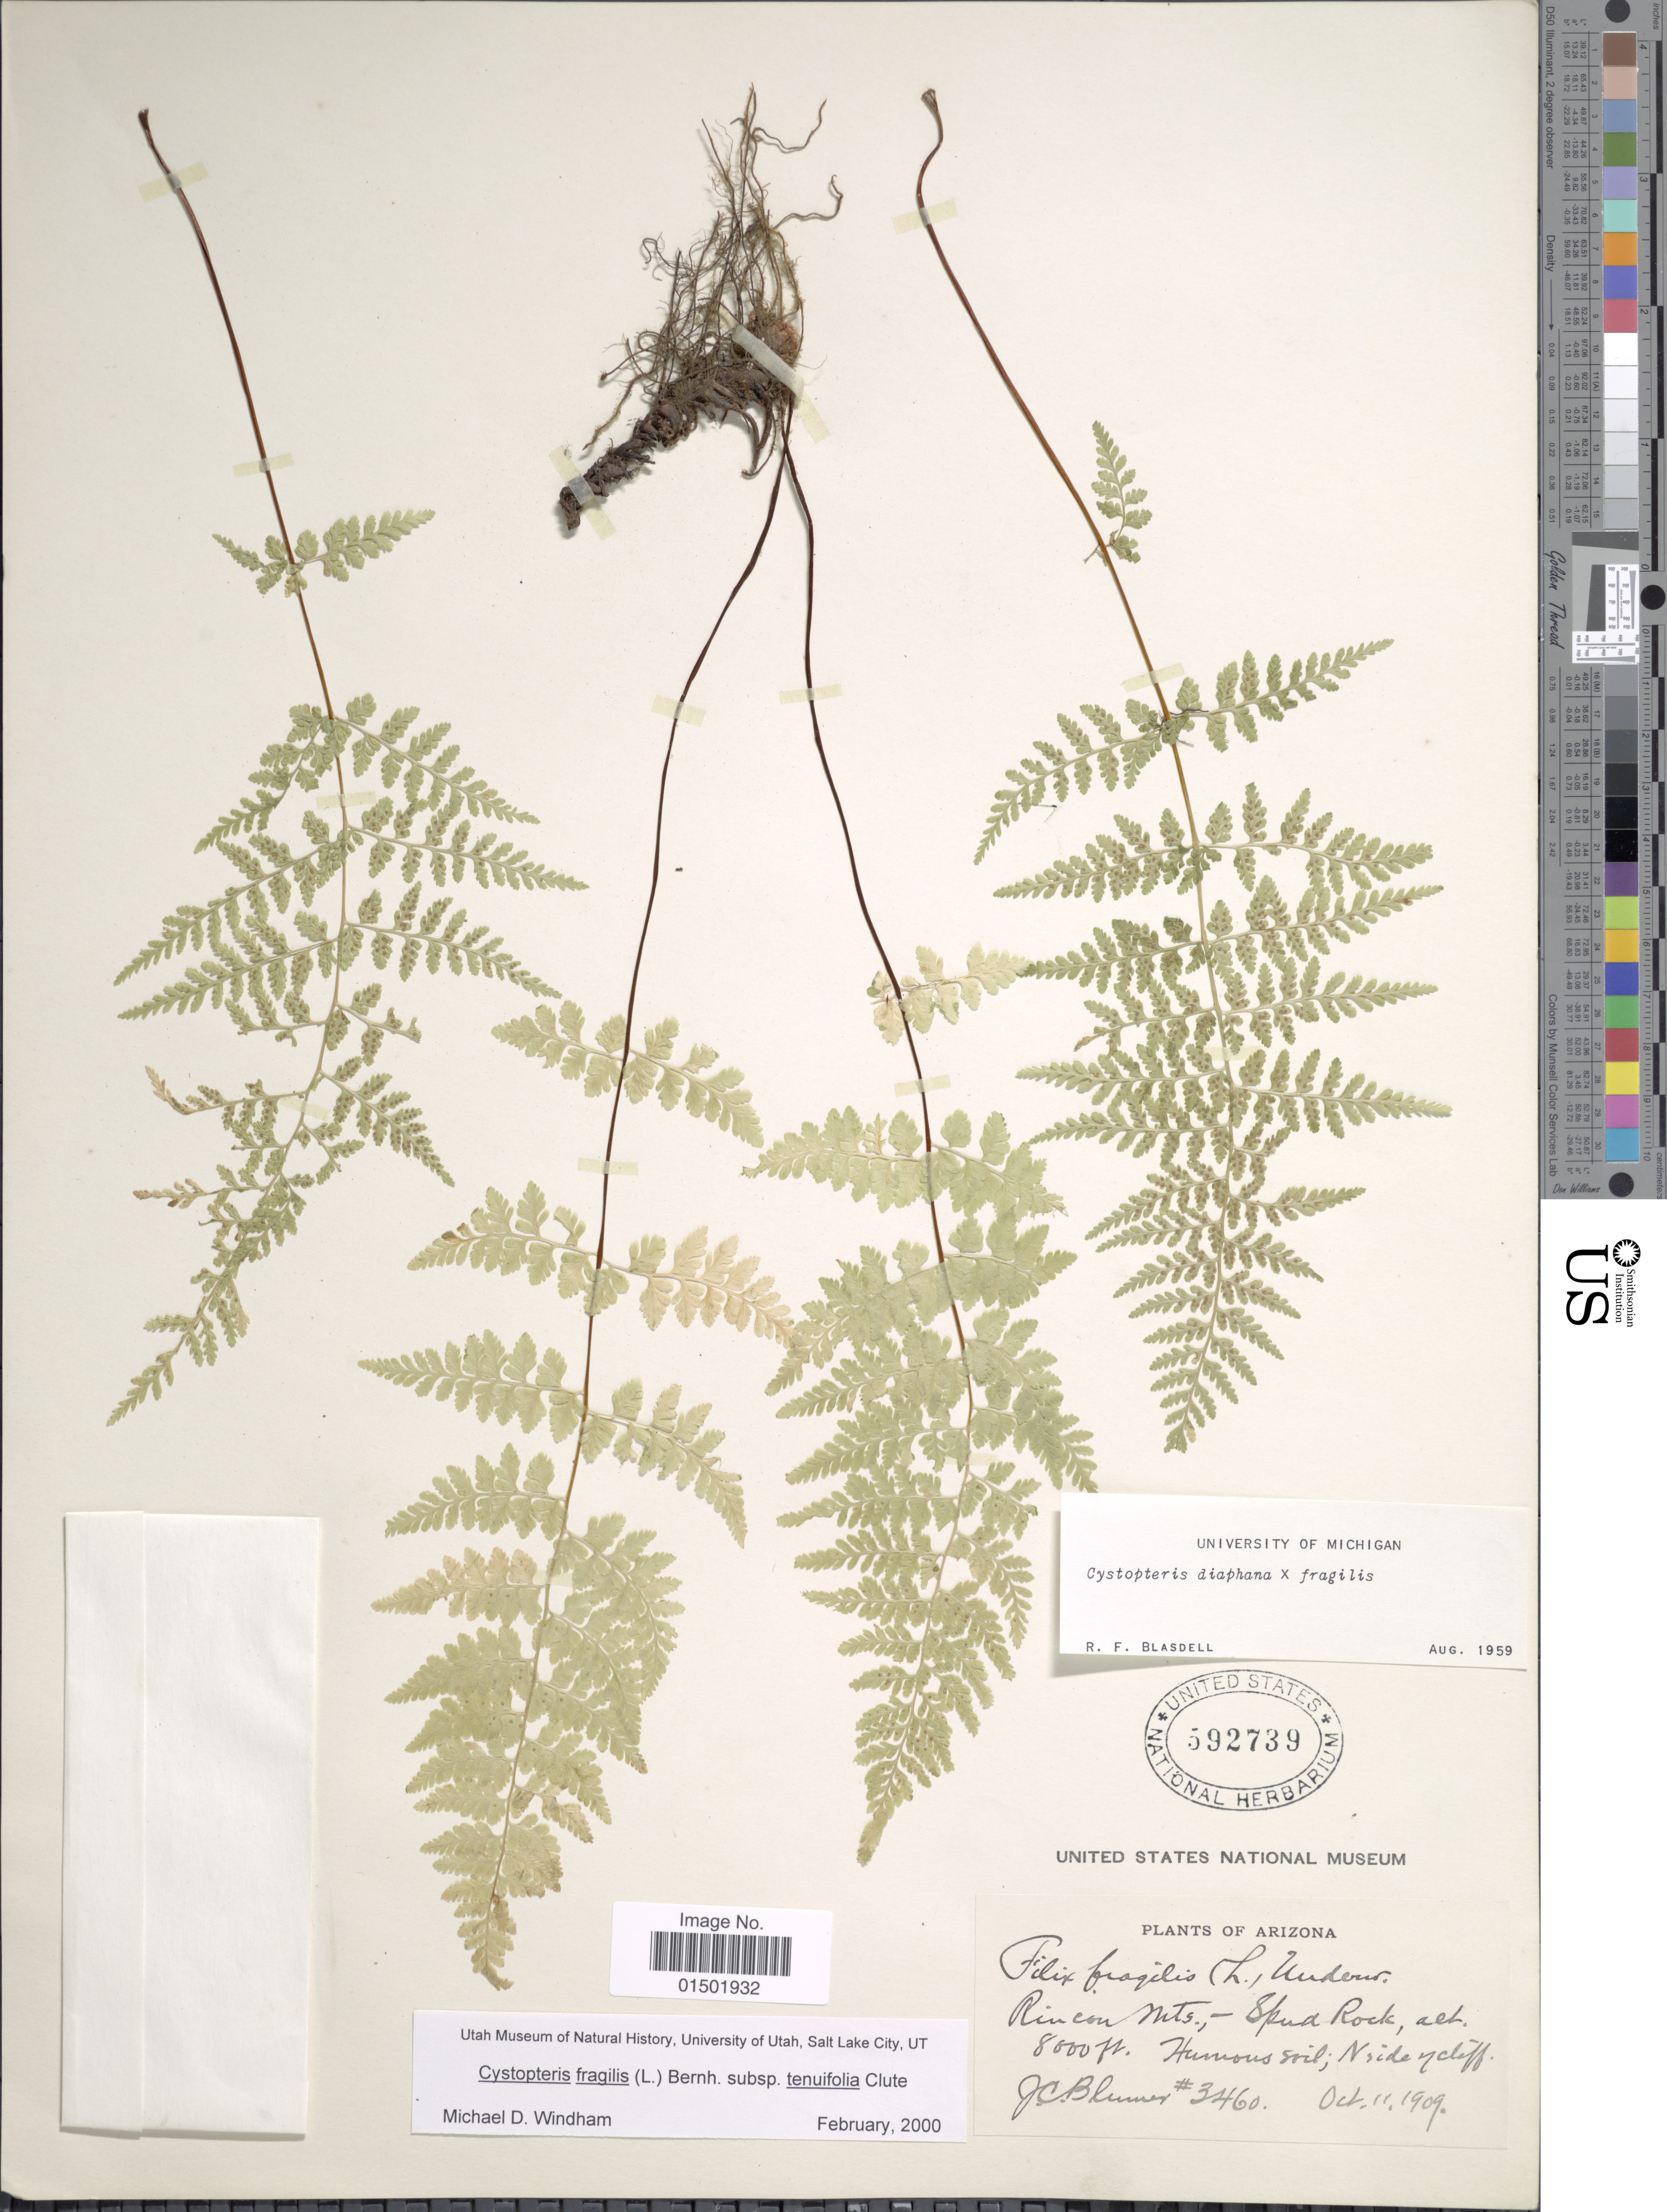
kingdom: Plantae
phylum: Tracheophyta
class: Polypodiopsida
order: Polypodiales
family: Cystopteridaceae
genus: Cystopteris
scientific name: Cystopteris fragilis var. tenuifolia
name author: (Clute) M. Broun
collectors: J. C. Blumer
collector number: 3460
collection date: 1909-10-11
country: United States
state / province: Arizona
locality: Rincon Mts., - Spud Rock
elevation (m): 2438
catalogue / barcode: US 592739